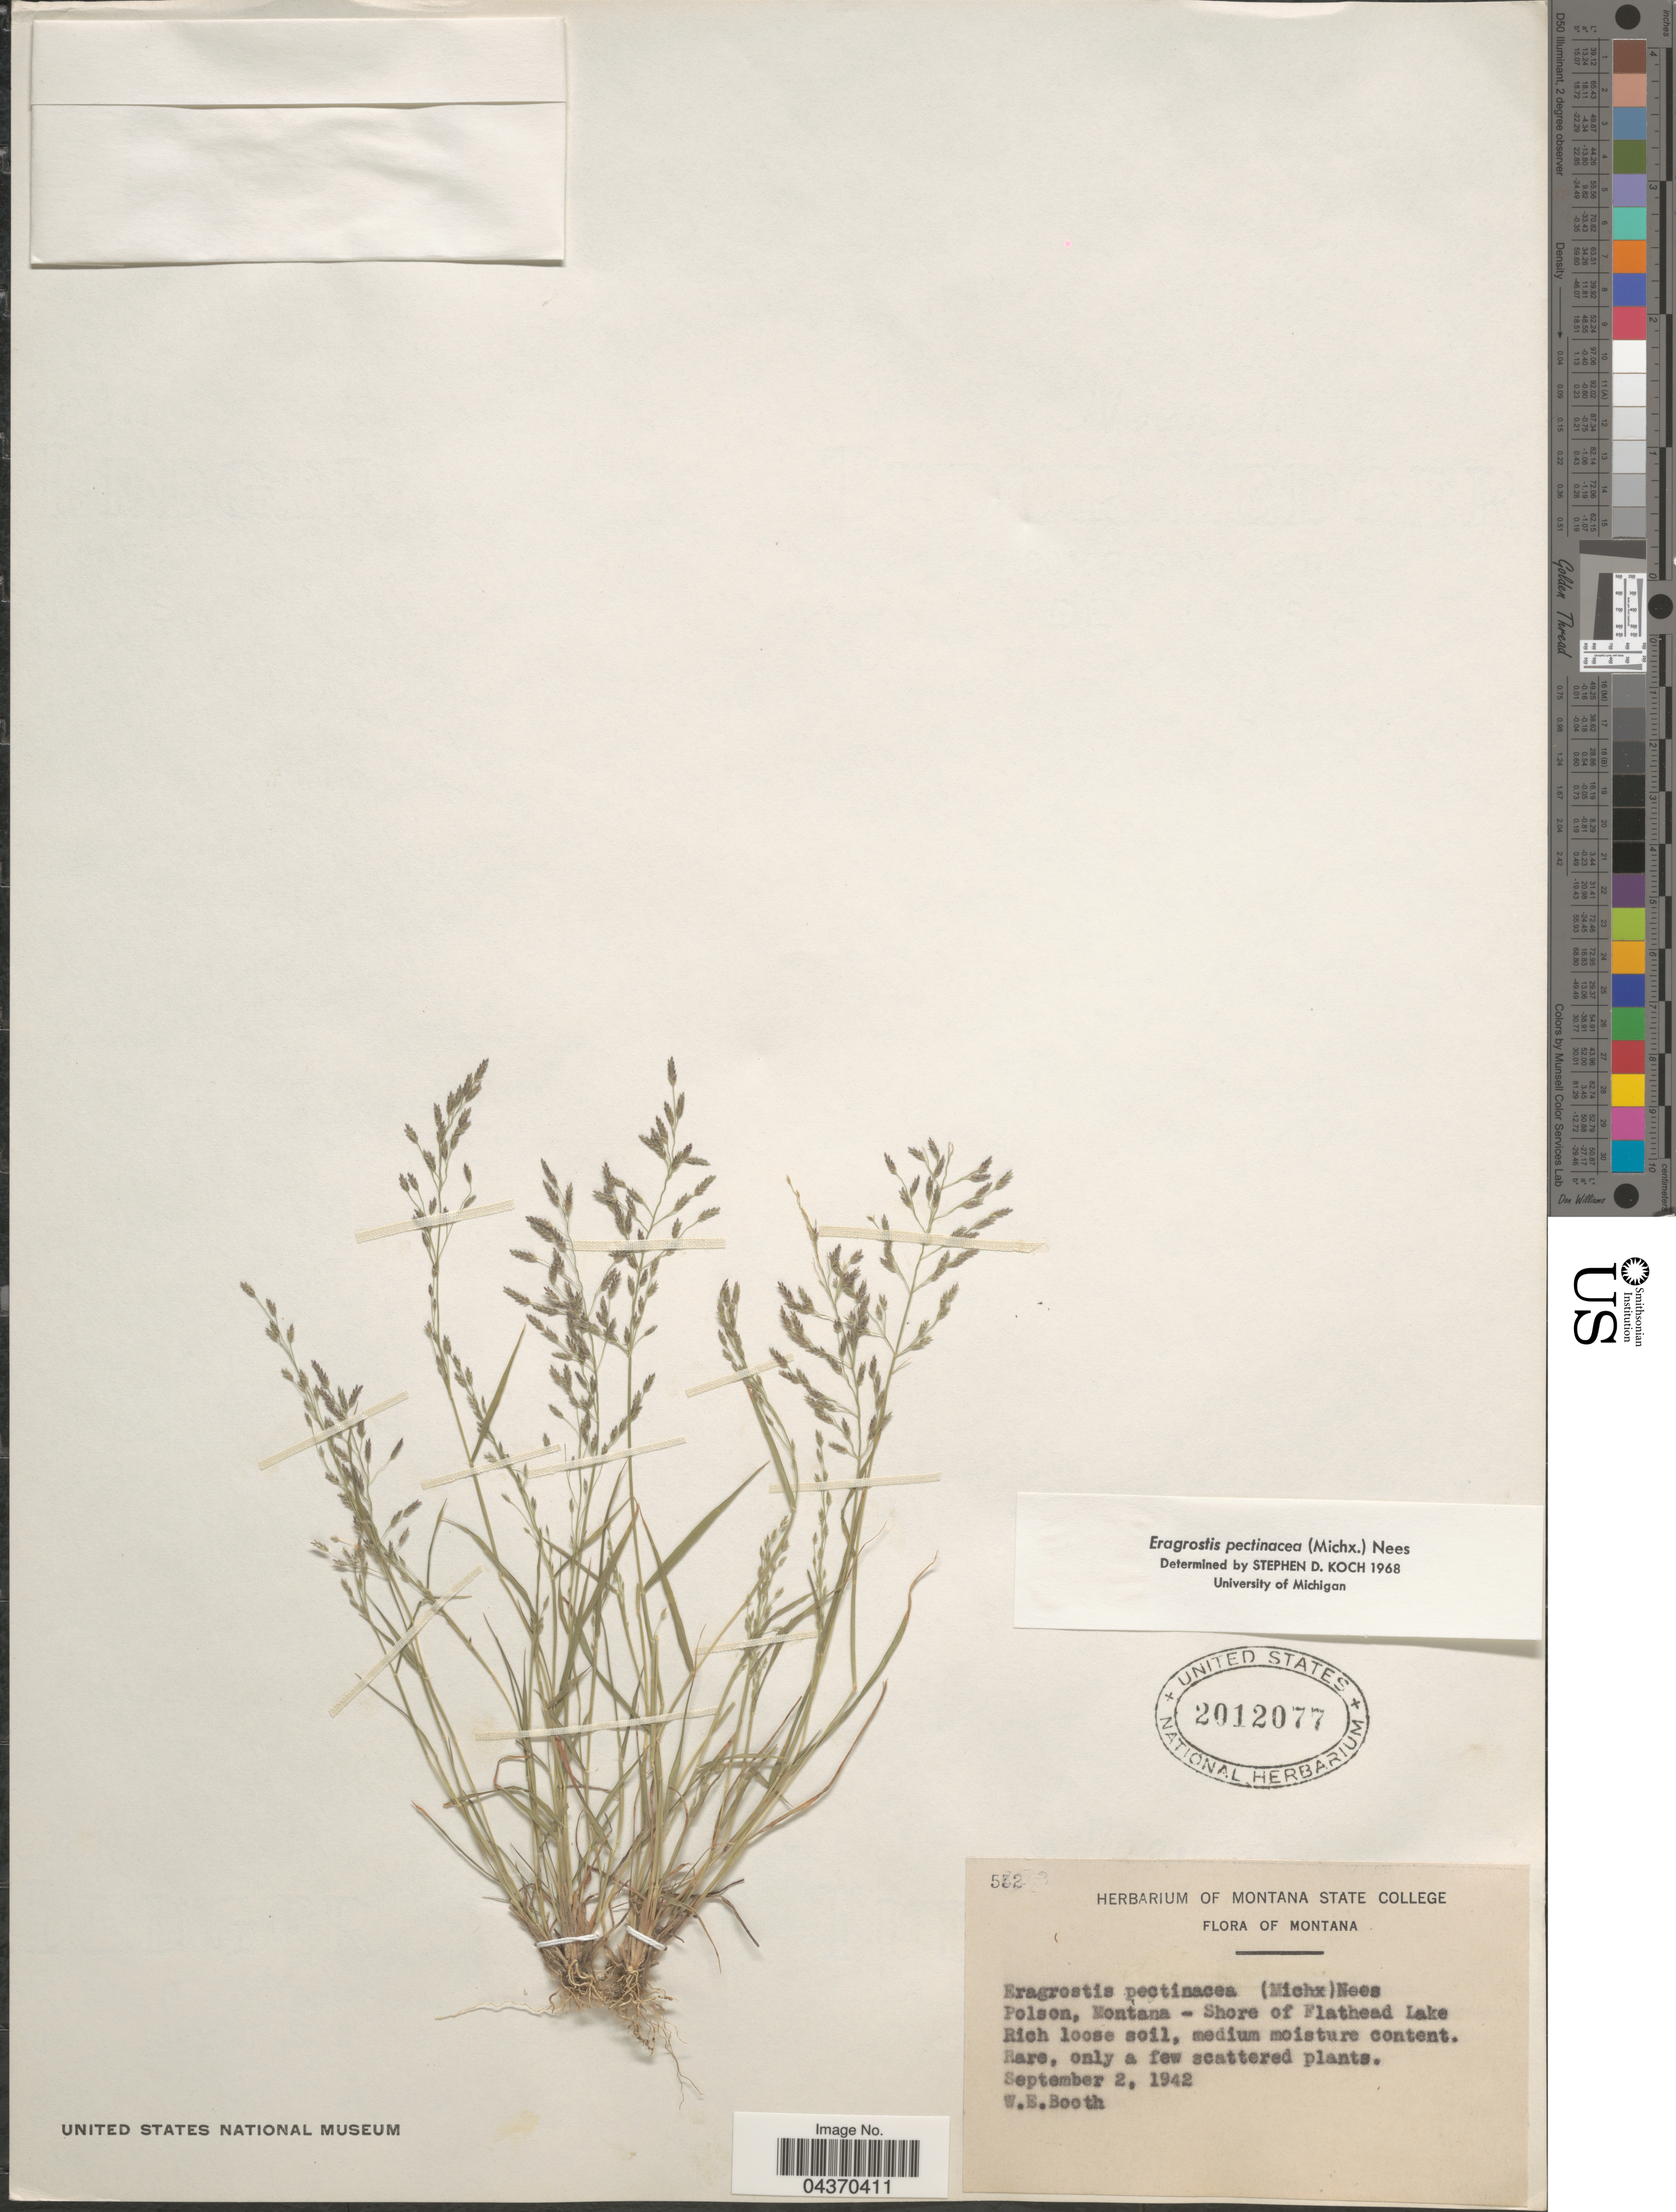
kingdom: Plantae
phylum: Tracheophyta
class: Liliopsida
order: Poales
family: Poaceae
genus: Eragrostis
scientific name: Eragrostis pectinacea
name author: (Michx.) Nees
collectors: W. Booth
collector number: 532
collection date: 1942-09-02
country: United States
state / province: Montana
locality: Polson - Shore of Flathead Lake.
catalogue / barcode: US 2012077